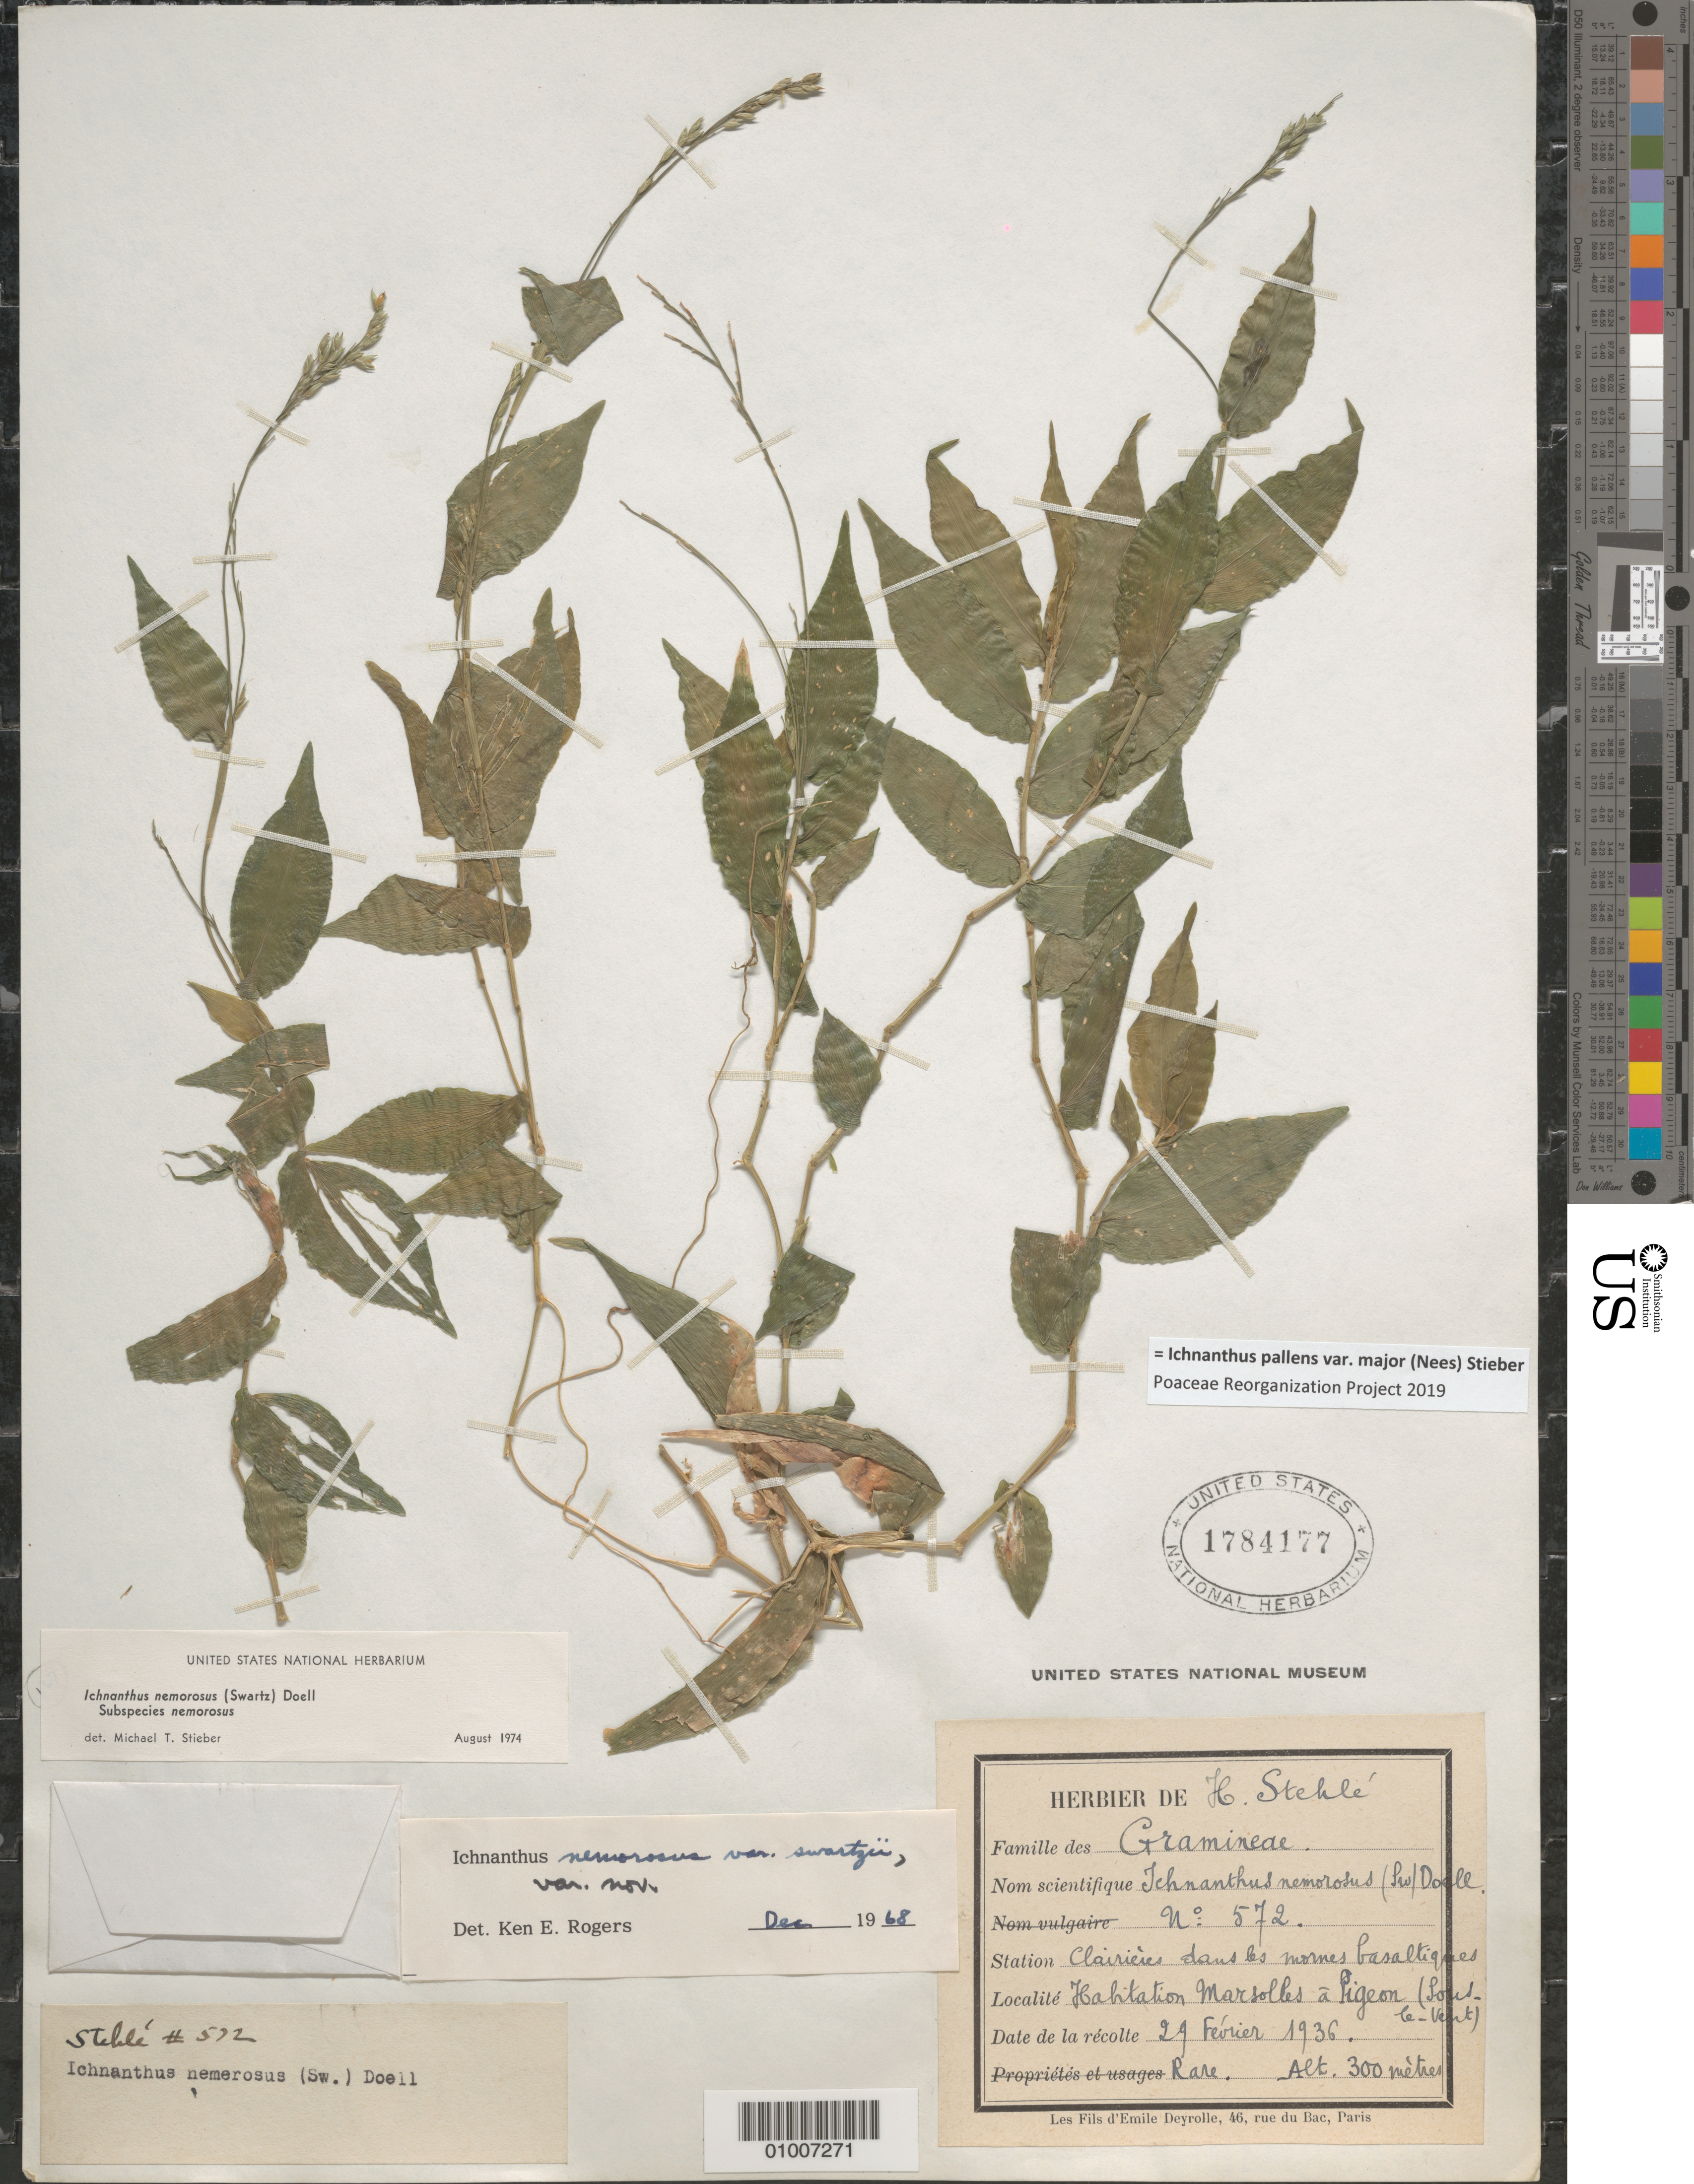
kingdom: Plantae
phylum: Tracheophyta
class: Liliopsida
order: Poales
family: Poaceae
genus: Ichnanthus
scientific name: Ichnanthus nemorosus var. swartzii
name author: K.E. Rogers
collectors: H. Stehlé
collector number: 572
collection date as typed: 29 Feb 1936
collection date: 1936-02-29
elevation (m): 300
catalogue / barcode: US 1784177